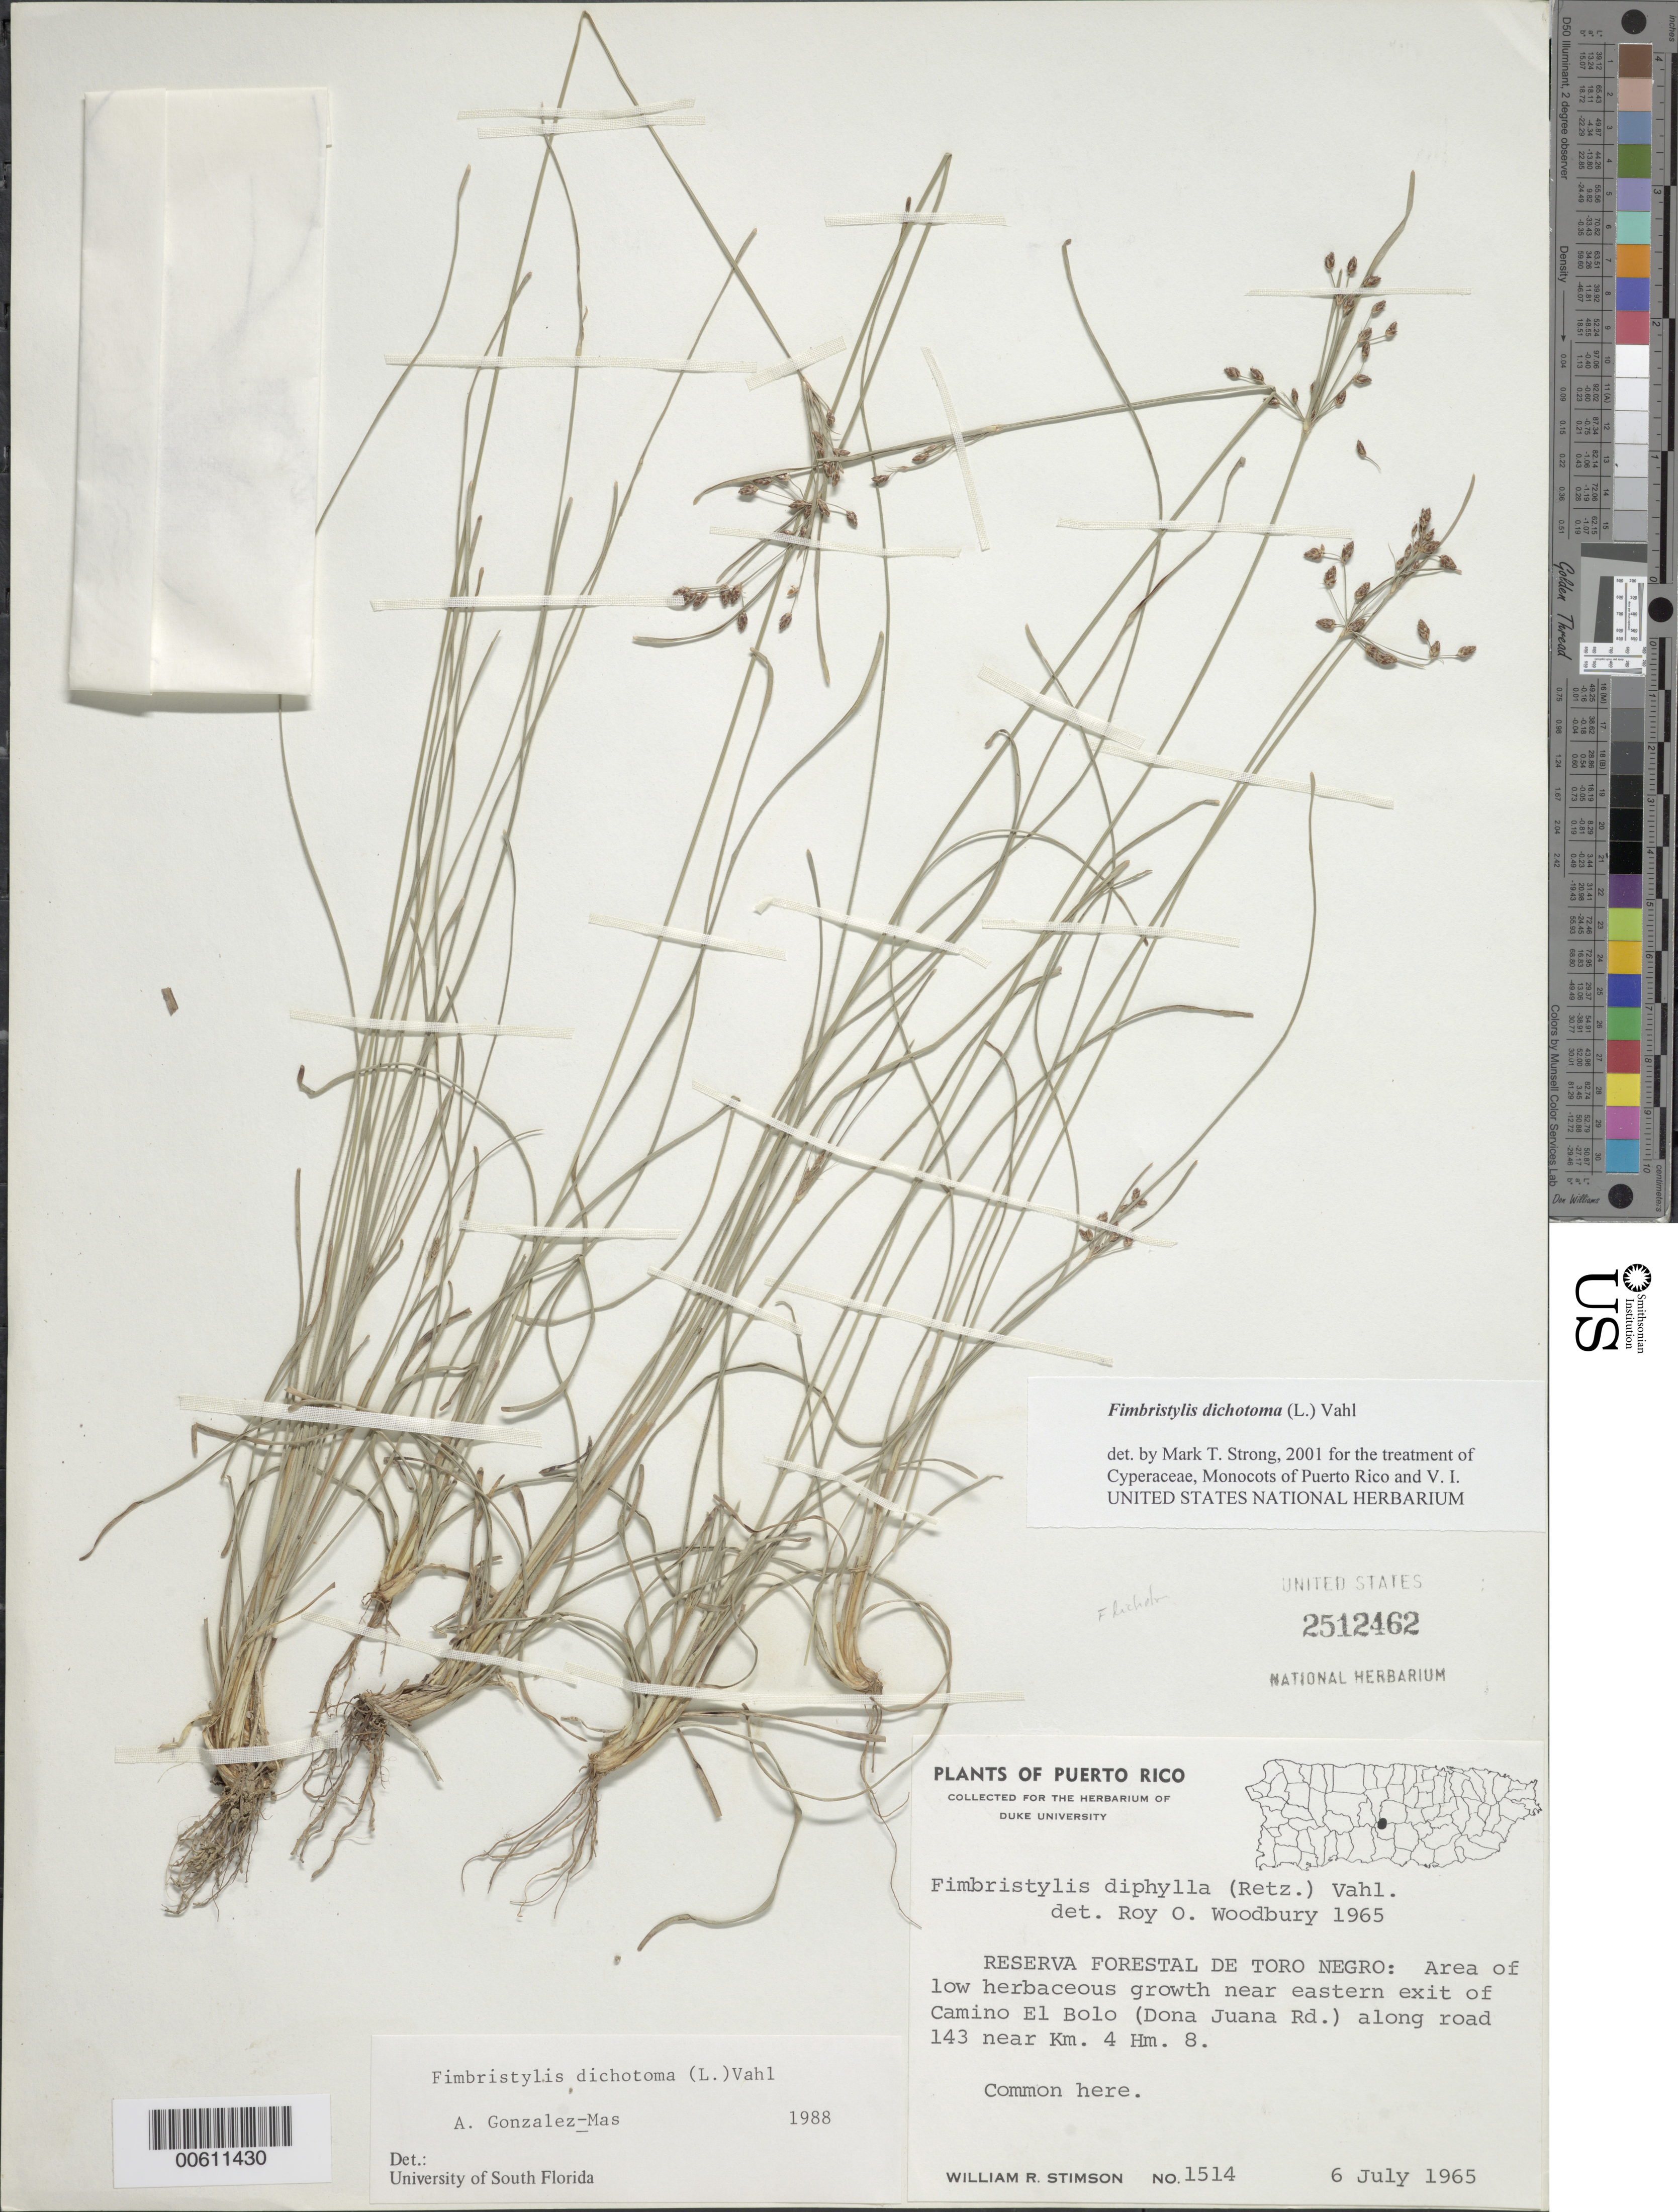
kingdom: Plantae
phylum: Tracheophyta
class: Liliopsida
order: Poales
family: Cyperaceae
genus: Fimbristylis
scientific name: Fimbristylis dichotoma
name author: (L.) Vahl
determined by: Strong, M. T., (US), Smithsonian Institution - National Museum of Natural History (UNITED STATES)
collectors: W. R. Stimson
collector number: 1514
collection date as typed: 06 Jul 1965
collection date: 1965-07-06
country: Puerto Rico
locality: Reserva Forestal de Toro Negro: Area of low herbaceous growth near eastern exit of Camino El Bolo (Dona Juana Rd.), along Rd. 143 near km 4, Hm. 8.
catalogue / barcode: US 2512462